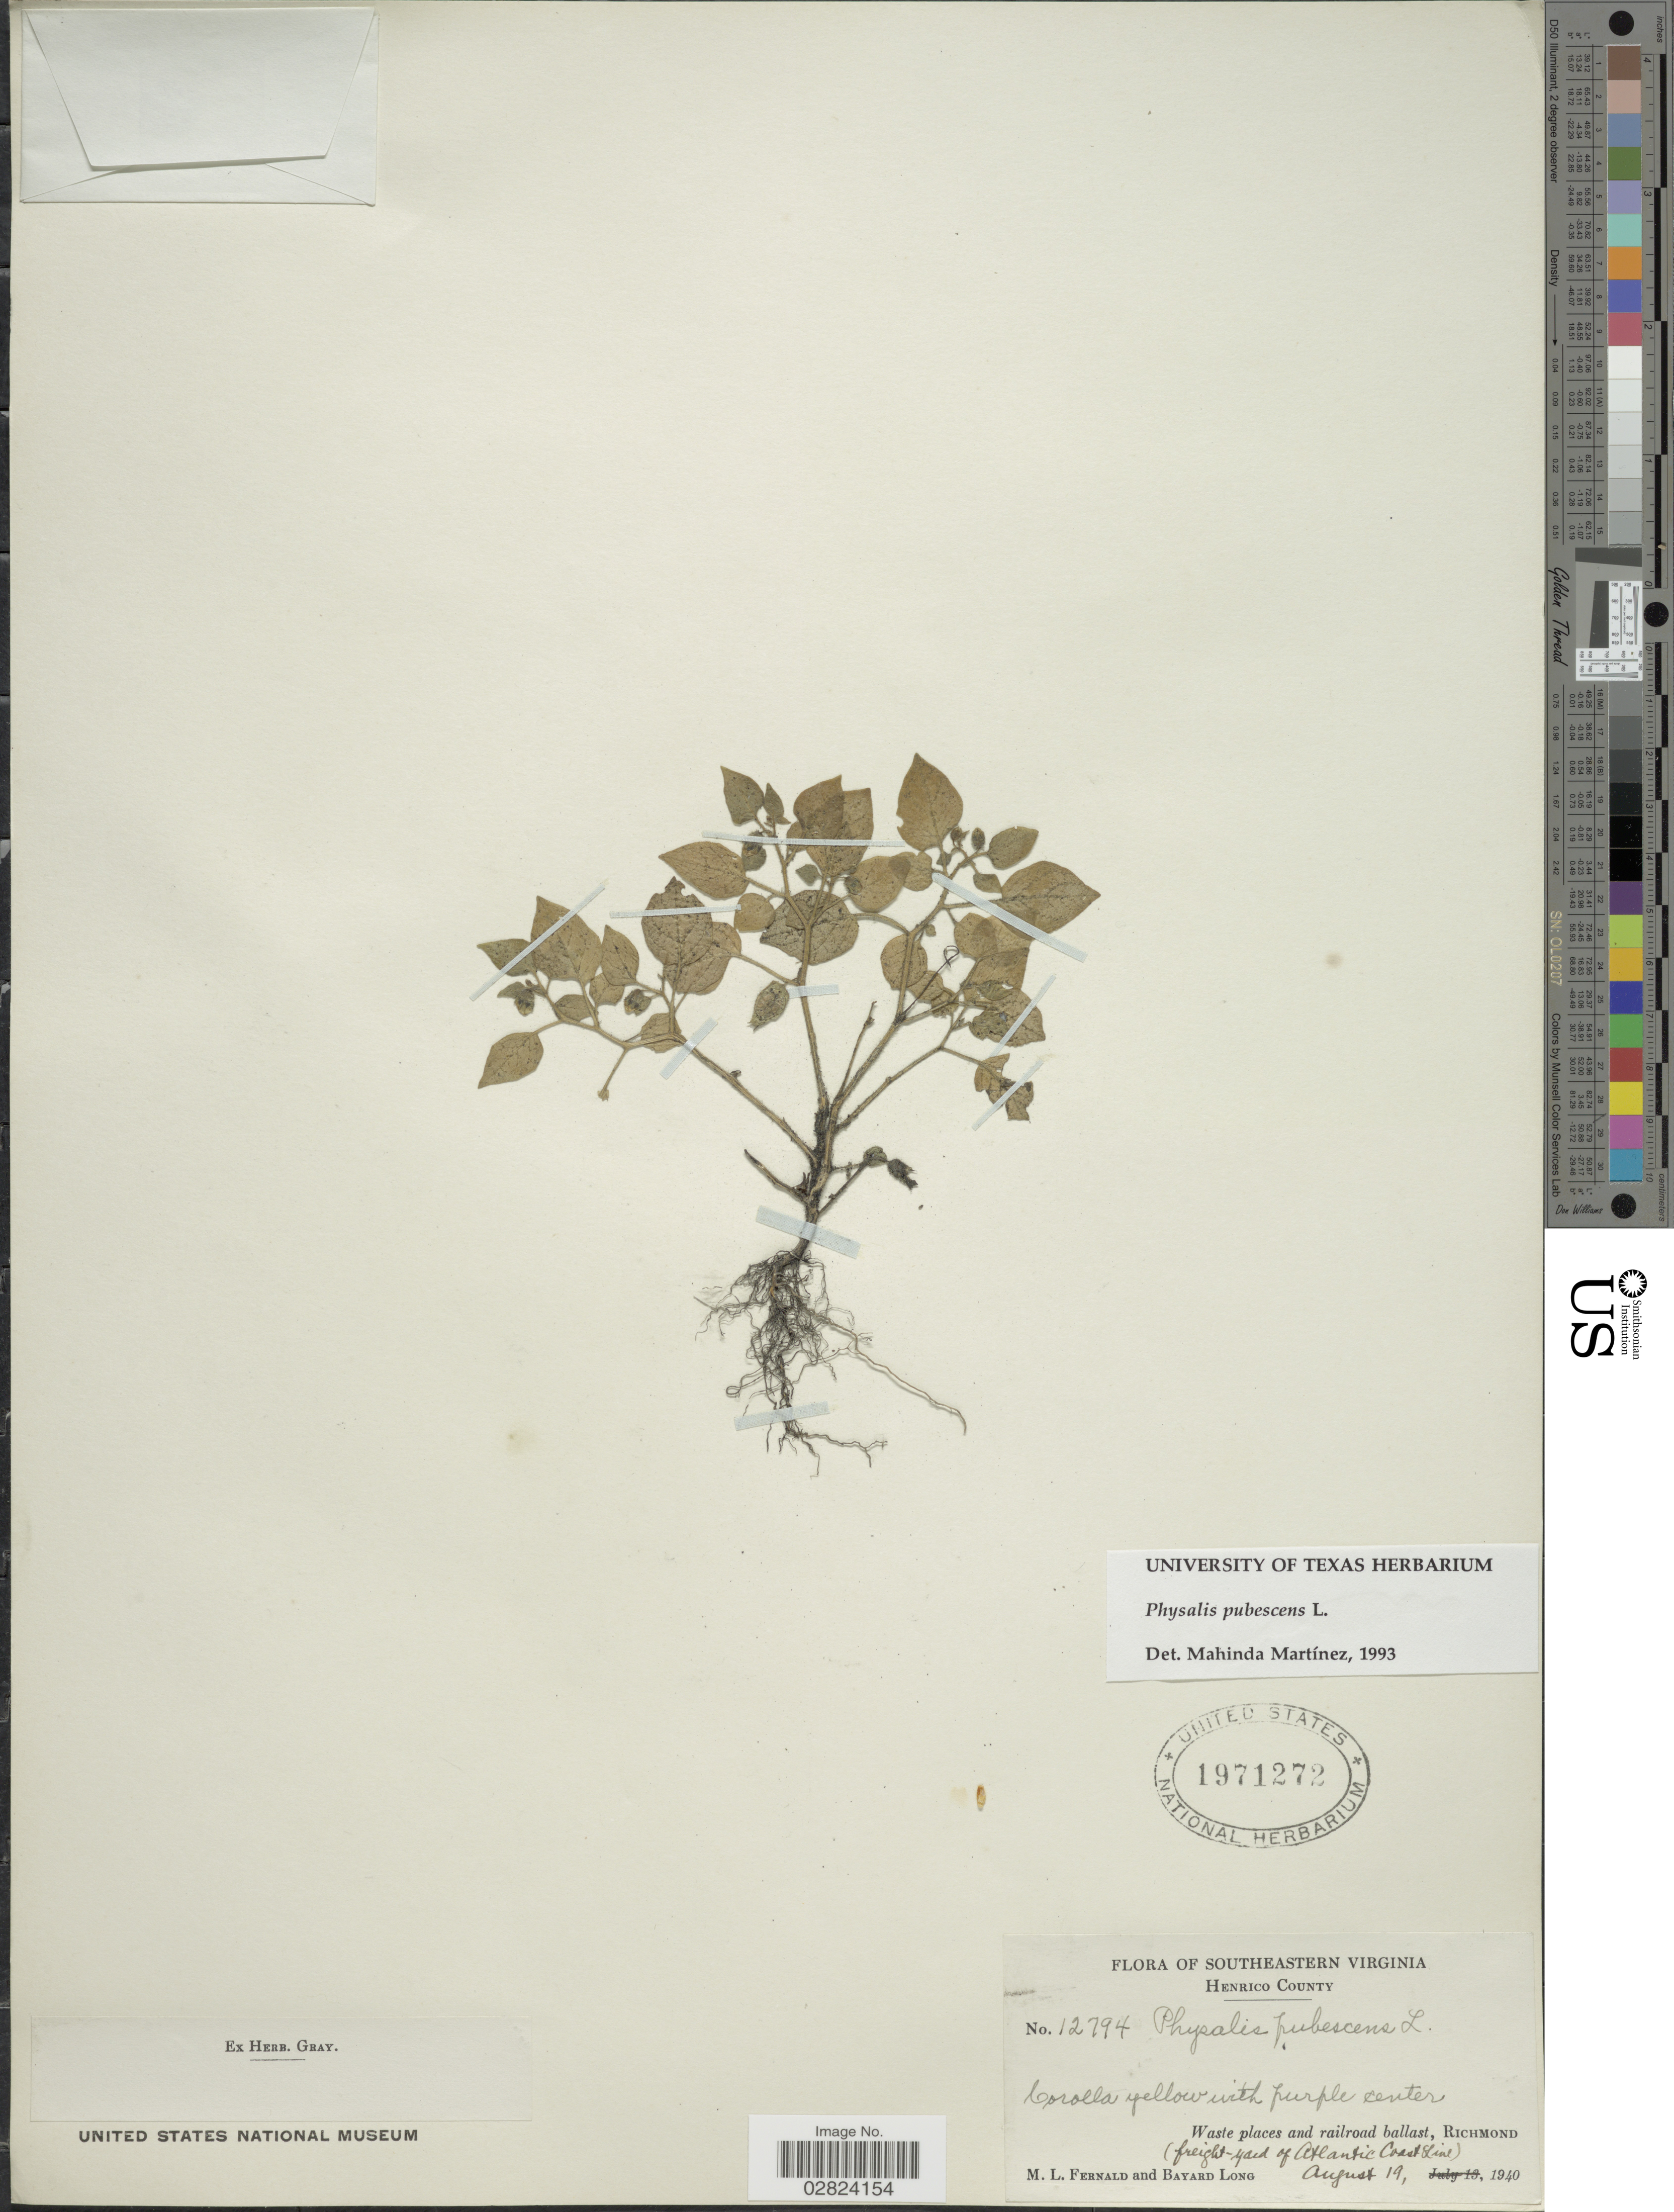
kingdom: Plantae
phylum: Tracheophyta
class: Magnoliopsida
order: Solanales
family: Solanaceae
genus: Physalis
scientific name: Physalis pubescens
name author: L.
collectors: M. L. Fernald & B. Long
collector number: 12794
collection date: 1940-08-19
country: United States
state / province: Virginia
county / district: City of Richmond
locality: Southeastern Virginia. Henrico County. Waste places and railroad ballast, Richmond (freight-yard of Atlantic Coast Line).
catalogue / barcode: US 1971272